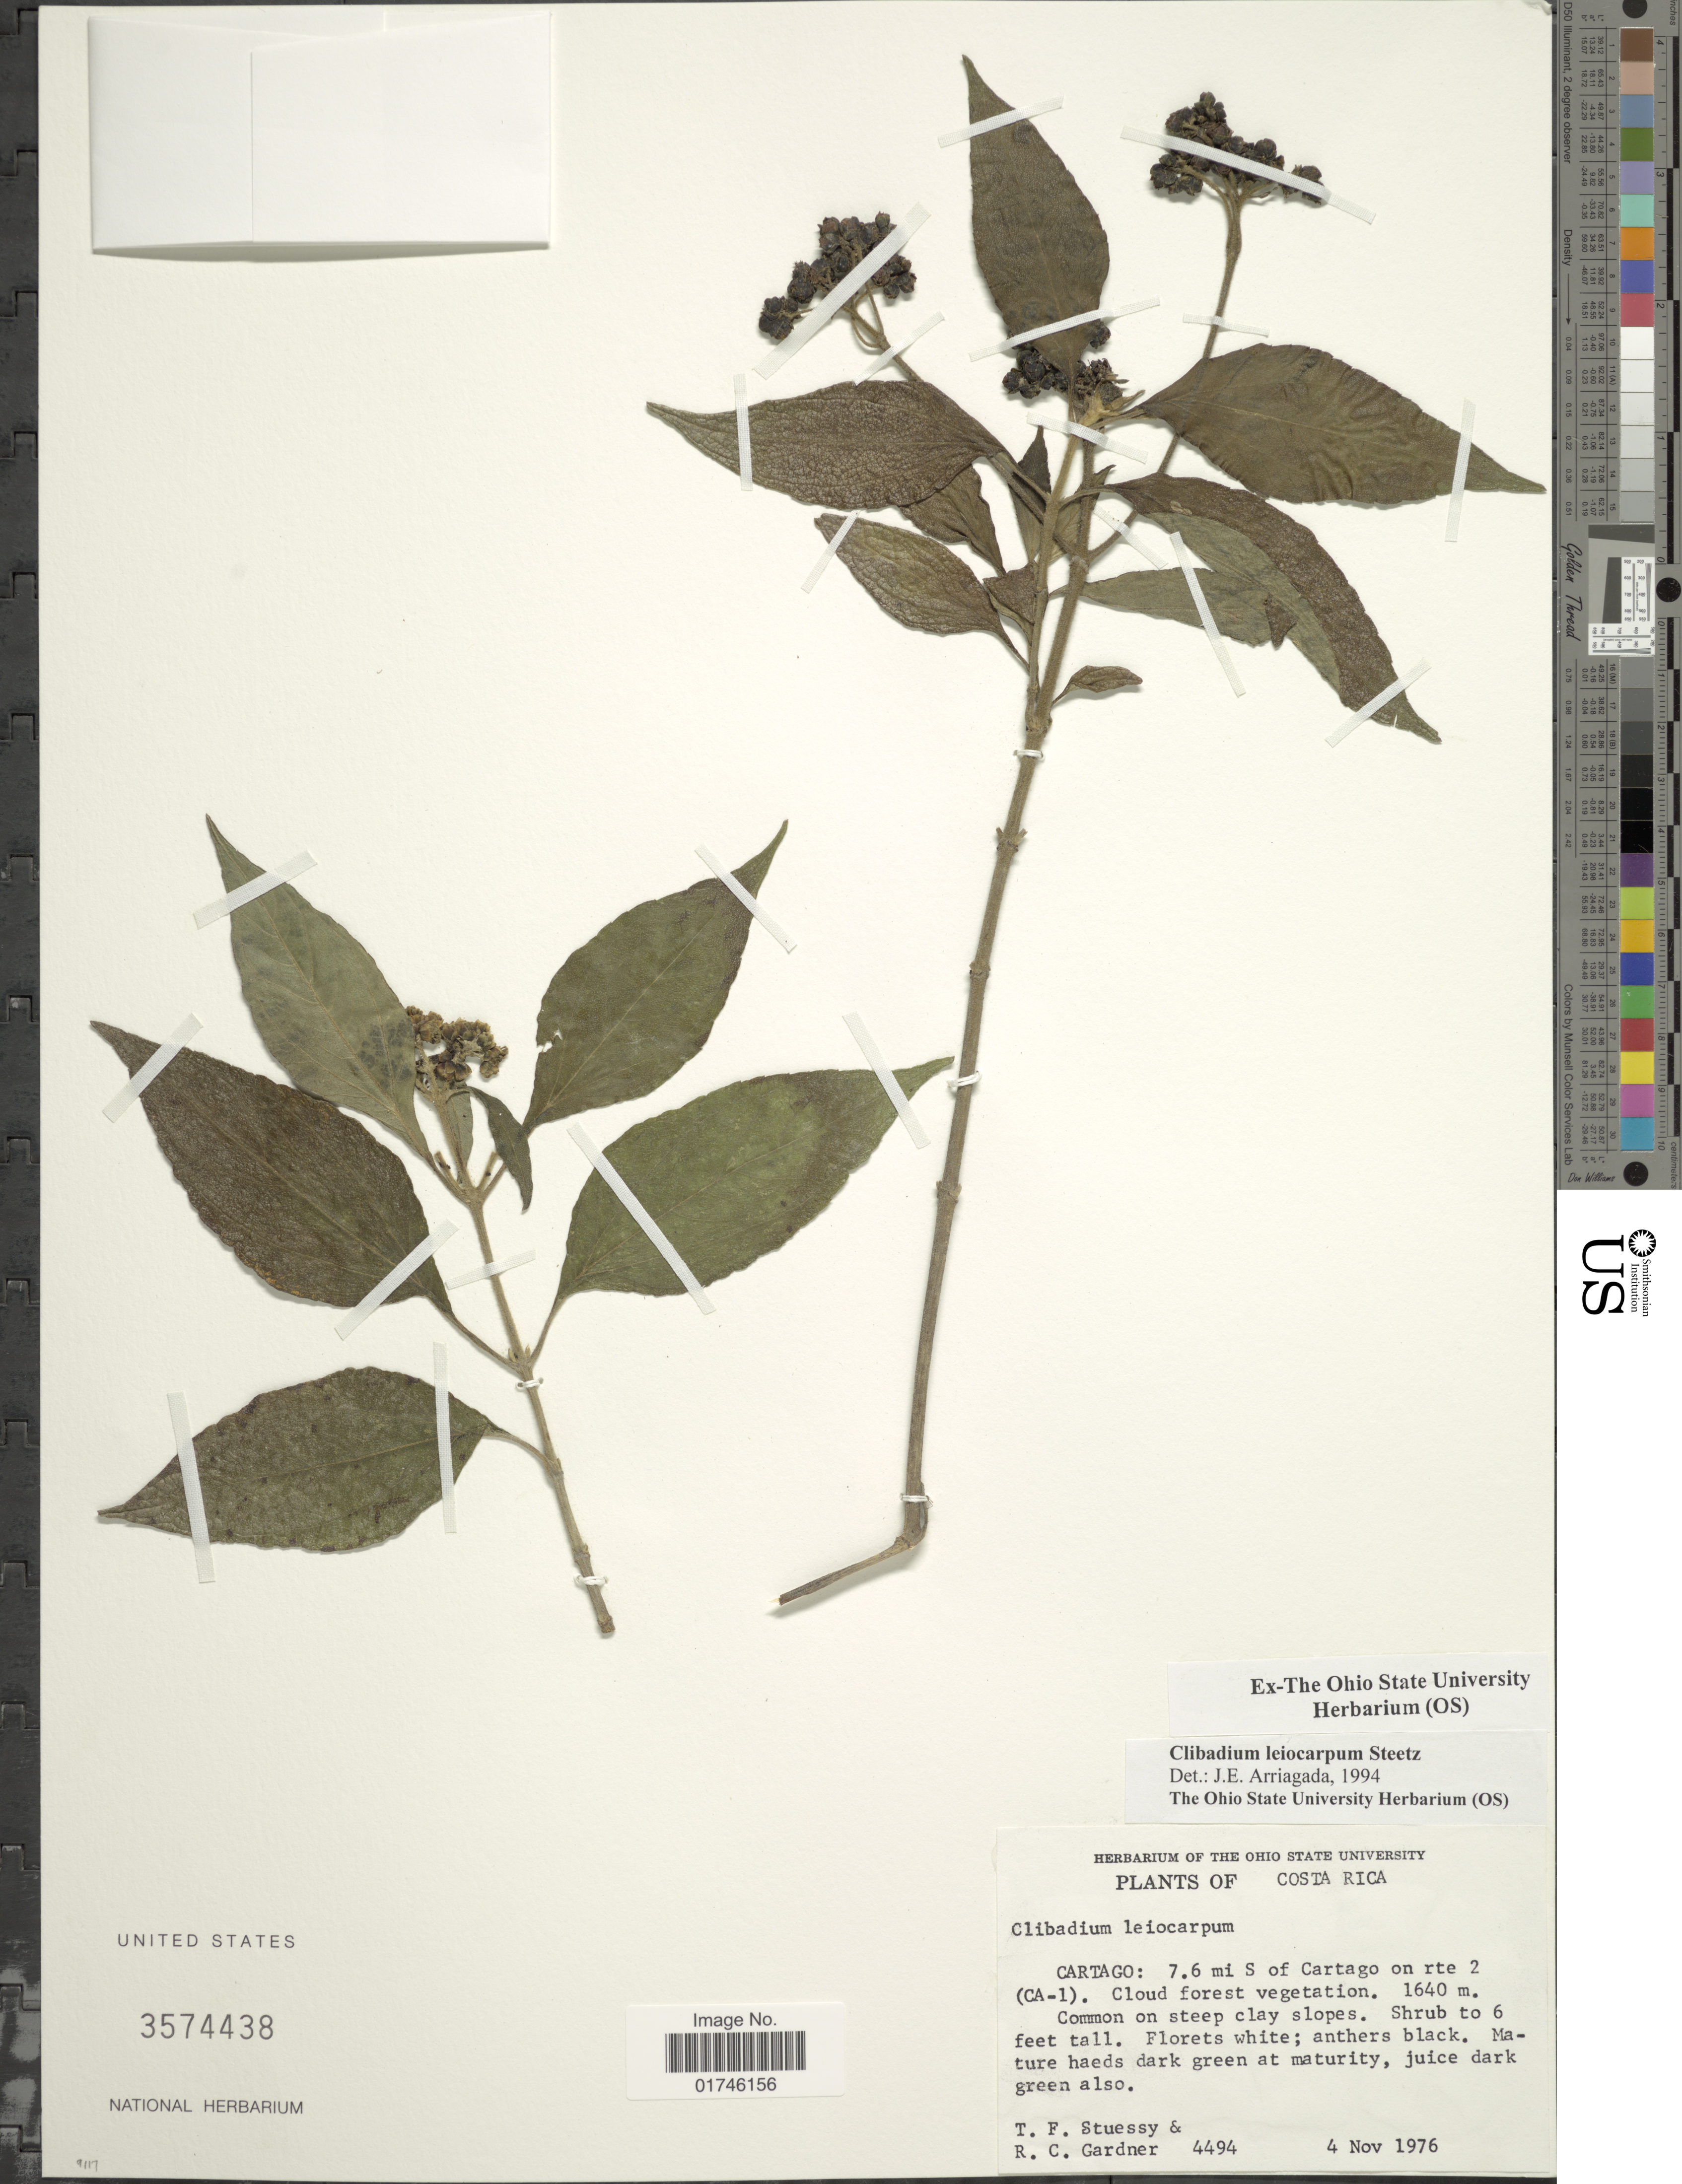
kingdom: Plantae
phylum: Tracheophyta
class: Magnoliopsida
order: Asterales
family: Asteraceae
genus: Clibadium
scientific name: Clibadium leiocarpum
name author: Steetz in Seem.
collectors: T. Stuessy & R. C. Gardner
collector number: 4494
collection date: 1976-11-04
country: Costa Rica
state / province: Cartago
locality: Cartago: 7.6 mi S of Cartago on rte 2 (CA-1).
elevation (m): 1640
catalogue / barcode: US 3574438